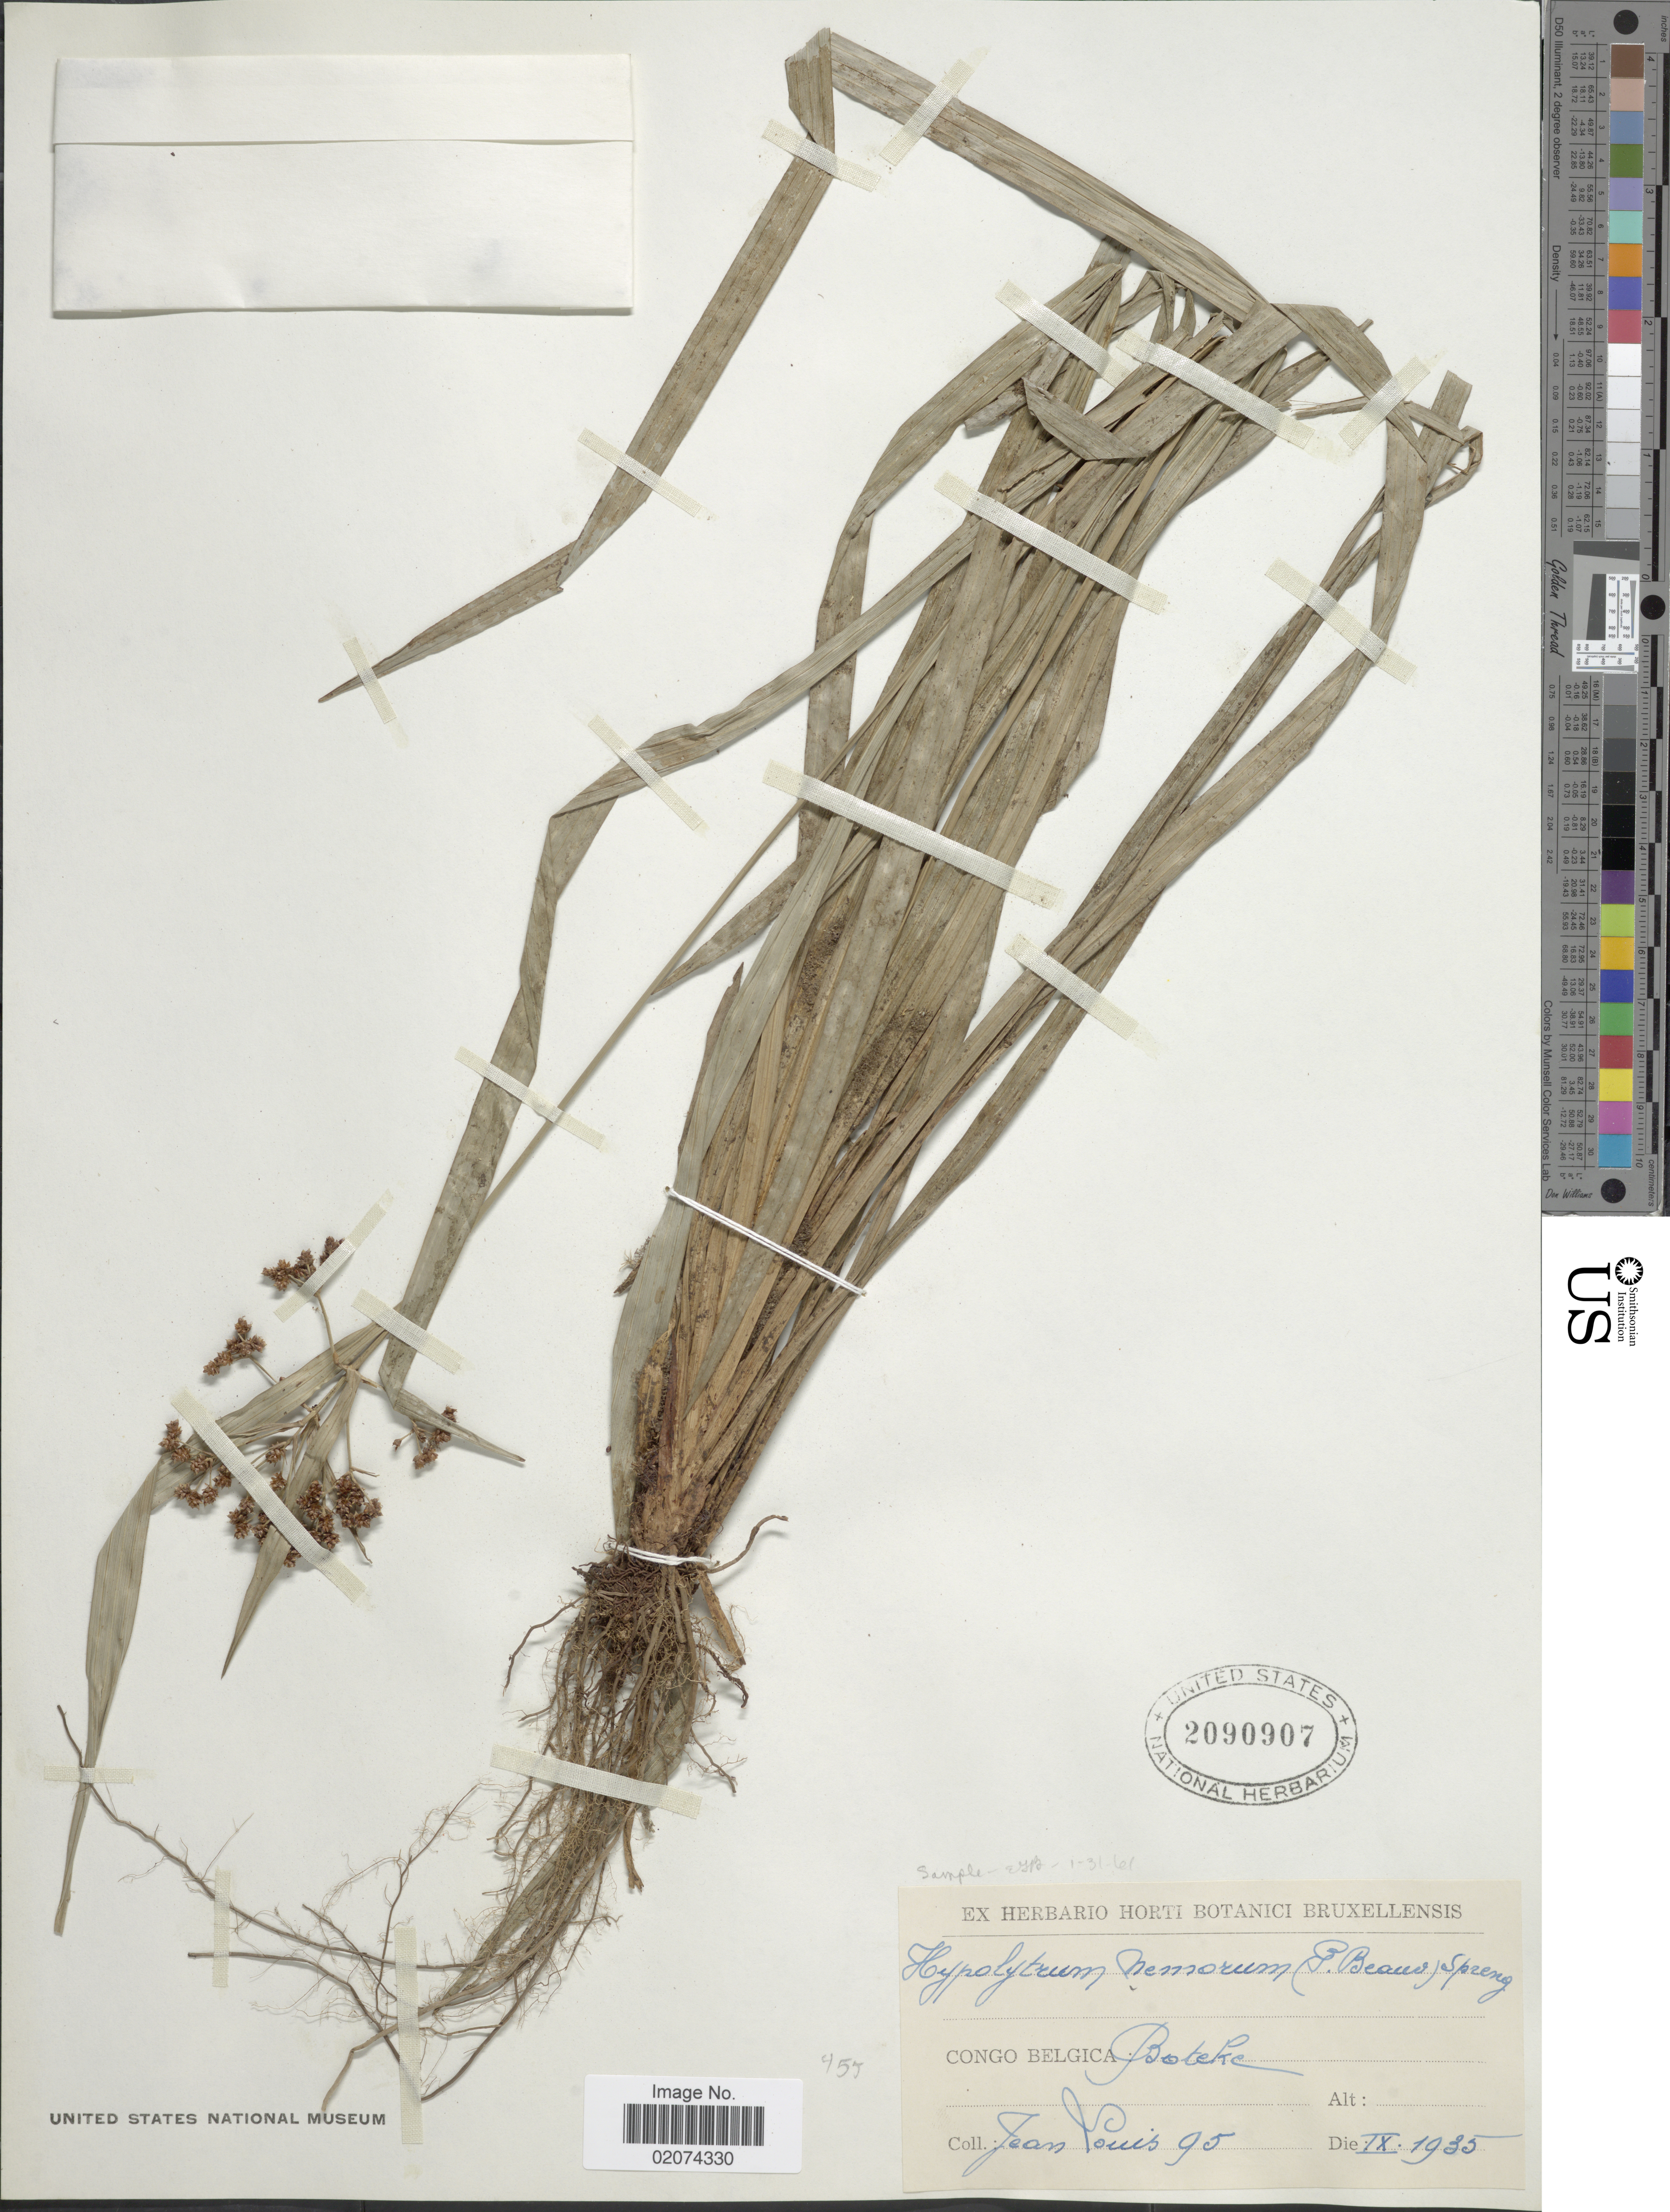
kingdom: Plantae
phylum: Tracheophyta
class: Liliopsida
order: Poales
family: Cyperaceae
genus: Hypolytrum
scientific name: Hypolytrum nemorum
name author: (Vahl) Spreng.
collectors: J. Louis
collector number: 95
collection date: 1935-09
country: Congo, Democratic Republic of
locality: Congo Belgica. Boteke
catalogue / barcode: US 2090907